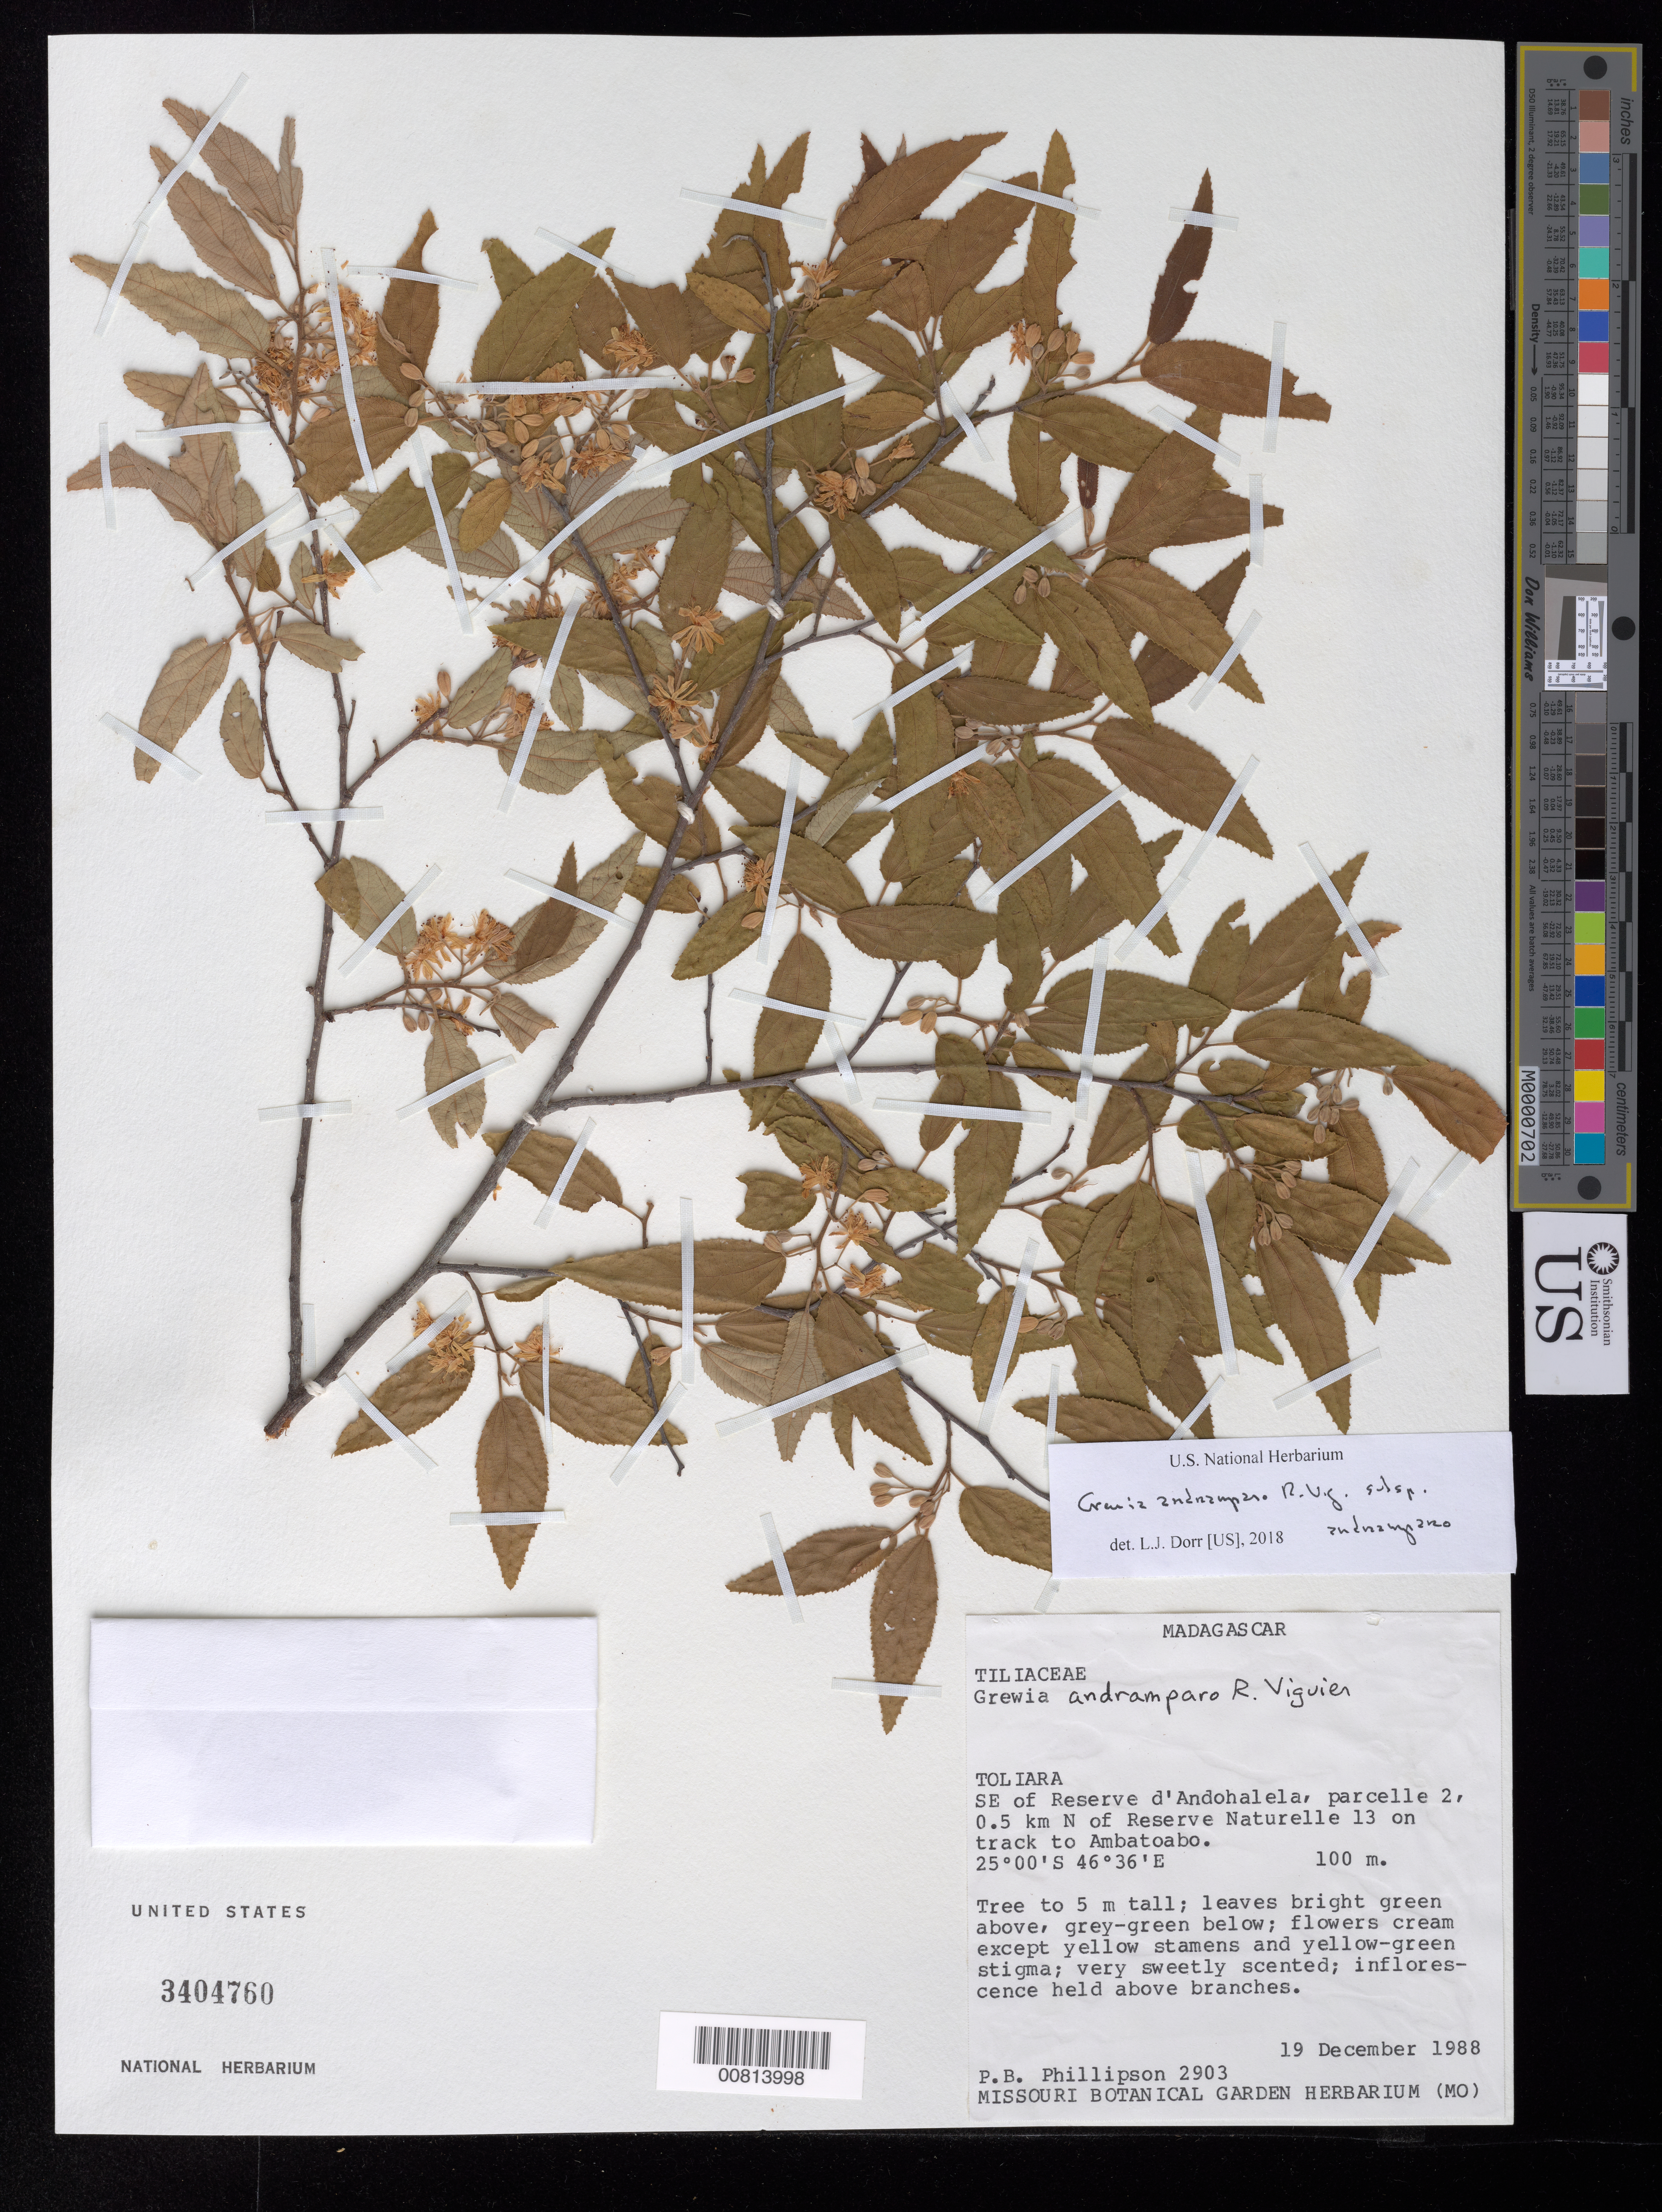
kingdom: Plantae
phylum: Tracheophyta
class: Magnoliopsida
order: Malvales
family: Malvaceae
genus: Grewia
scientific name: Grewia andramparo subsp. andramparo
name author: R. Vig.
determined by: Dorr, L. J., (BOT), Smithsonian Institution - National Museum of Natural History (UNITED STATES)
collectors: P. B. Phillipson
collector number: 2903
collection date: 1988-12-19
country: Madagascar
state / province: Atsimo-Andrefana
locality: Toliara. SE of Reserve d'Andohalela, parcel 2, .5 km N of Reserve Naturelle 13 on track to Ambatoabo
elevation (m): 25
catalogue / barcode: US 3404760